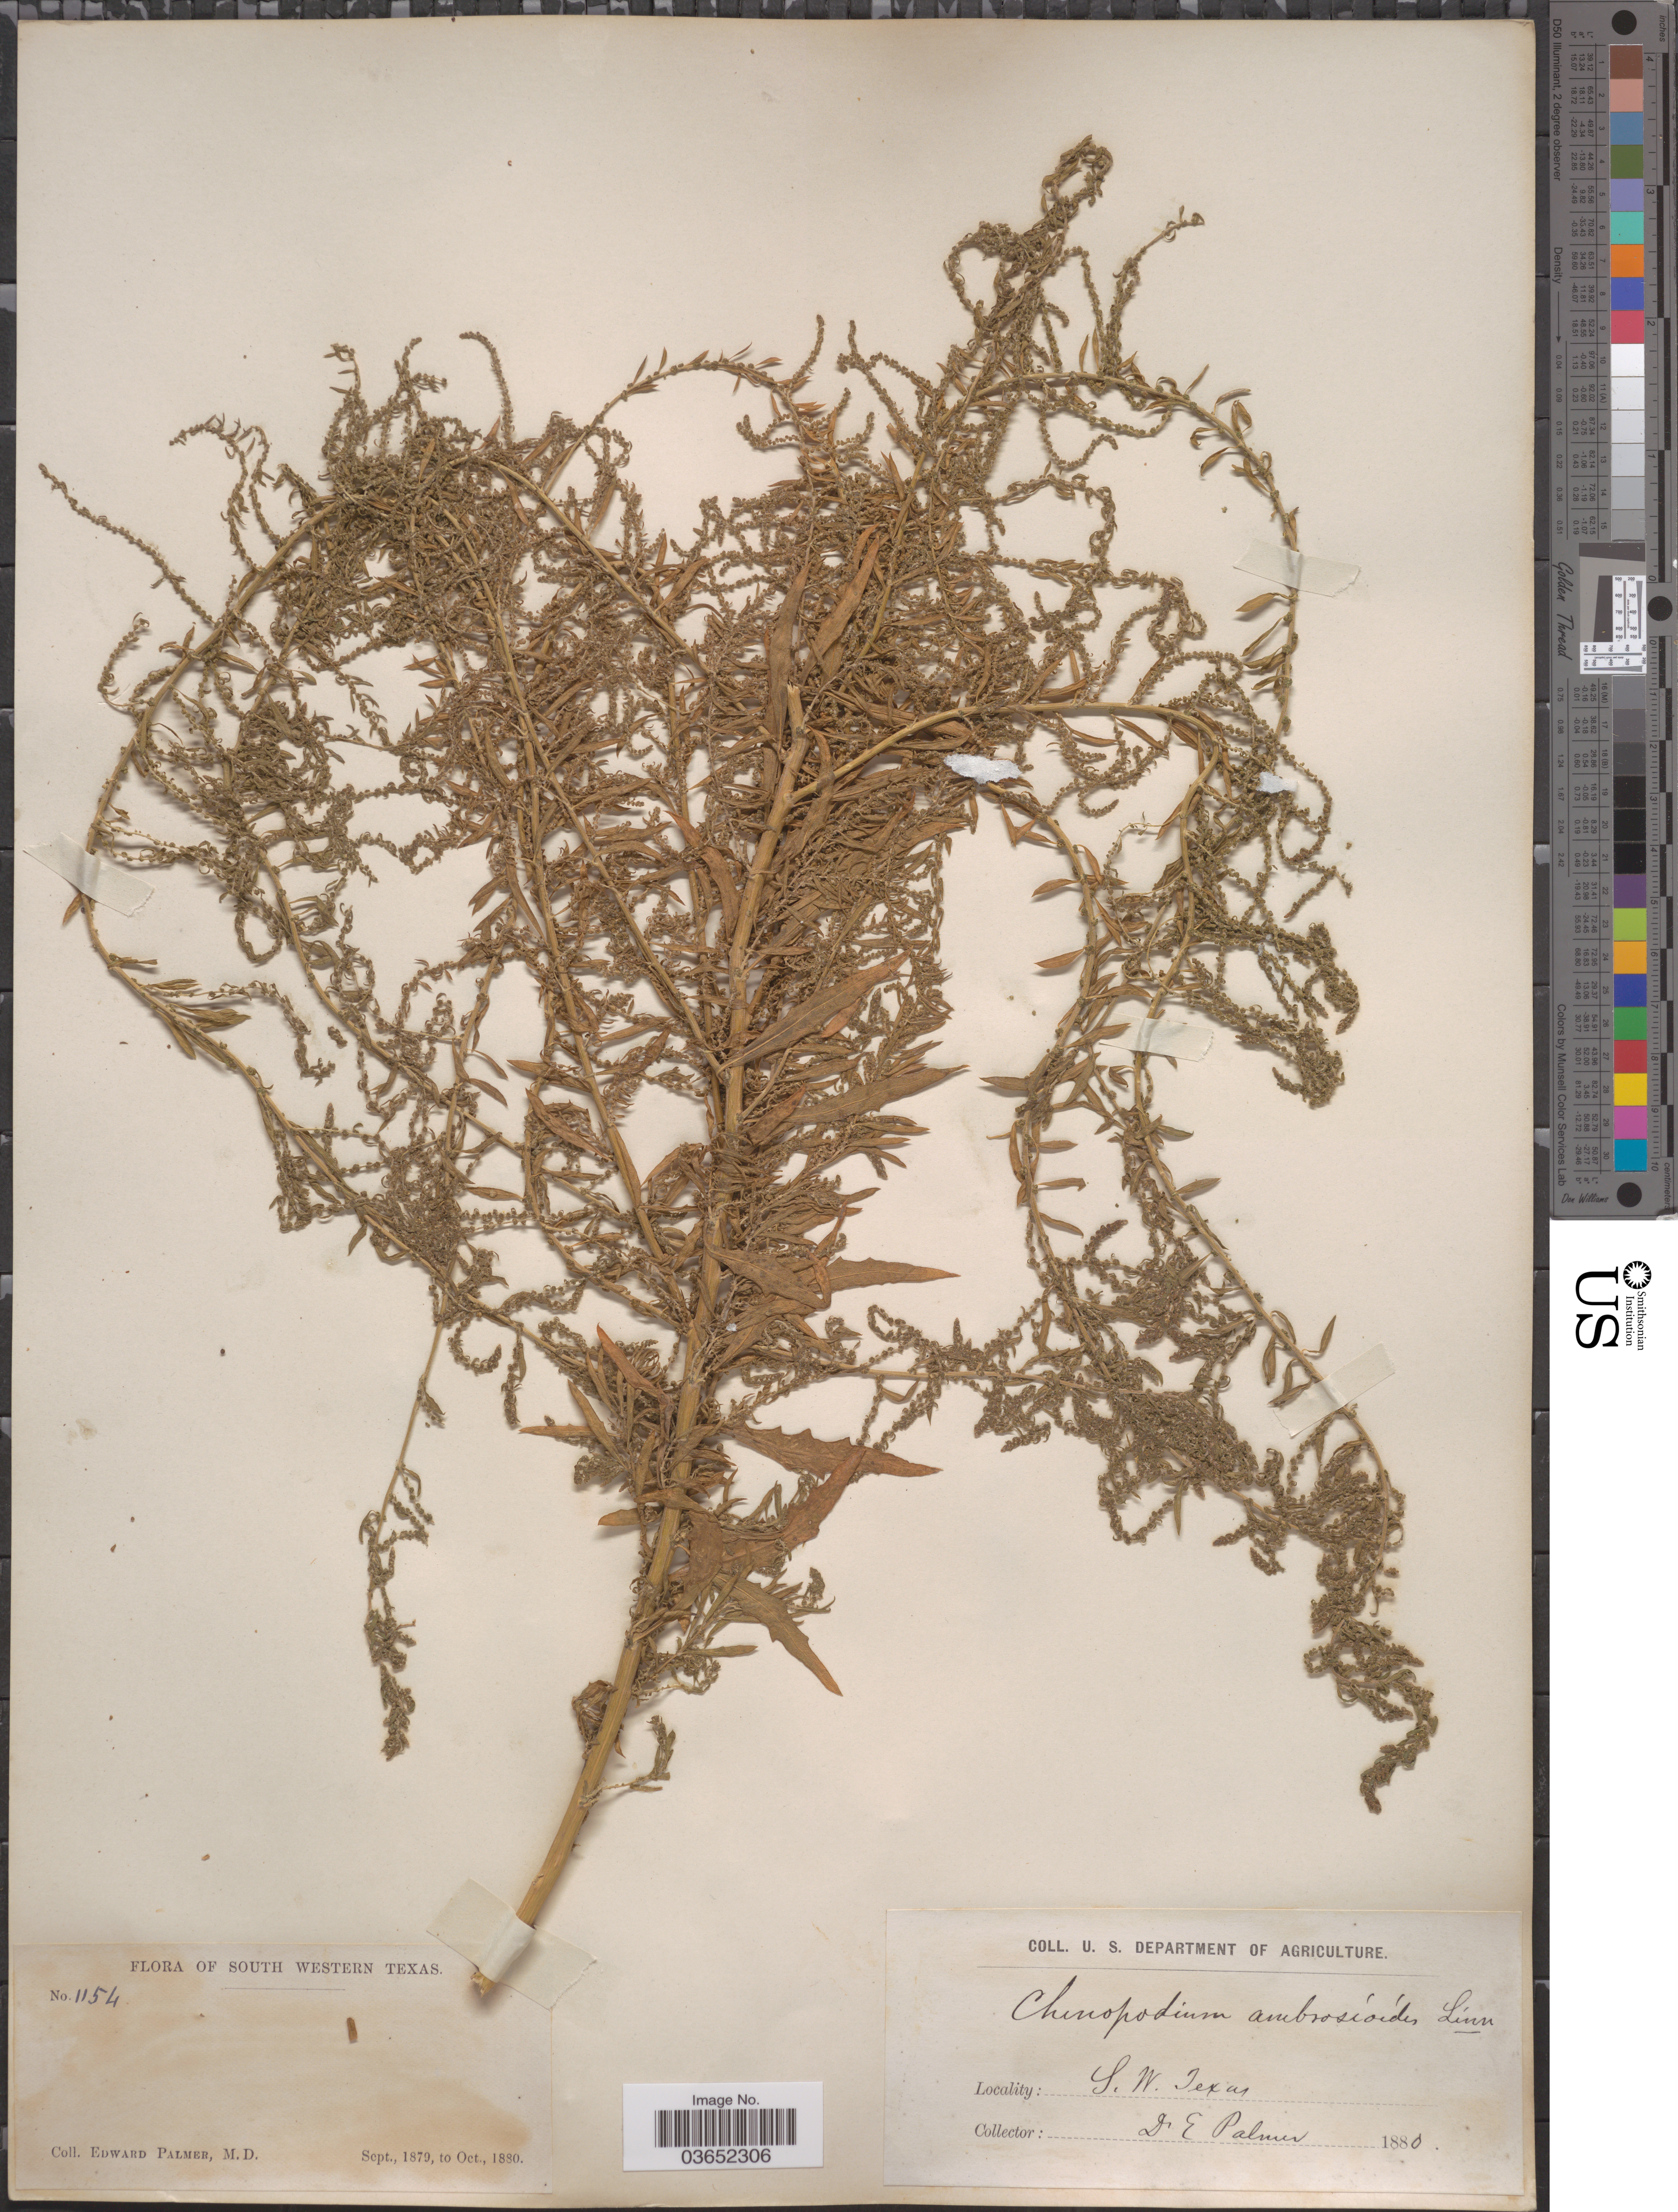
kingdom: Plantae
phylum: Tracheophyta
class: Magnoliopsida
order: Caryophyllales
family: Amaranthaceae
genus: Chenopodium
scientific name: Chenopodium ambrosioides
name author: L.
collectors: E. Palmer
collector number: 1154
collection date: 1879-09/1880-10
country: United States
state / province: Texas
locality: South Western Texas.